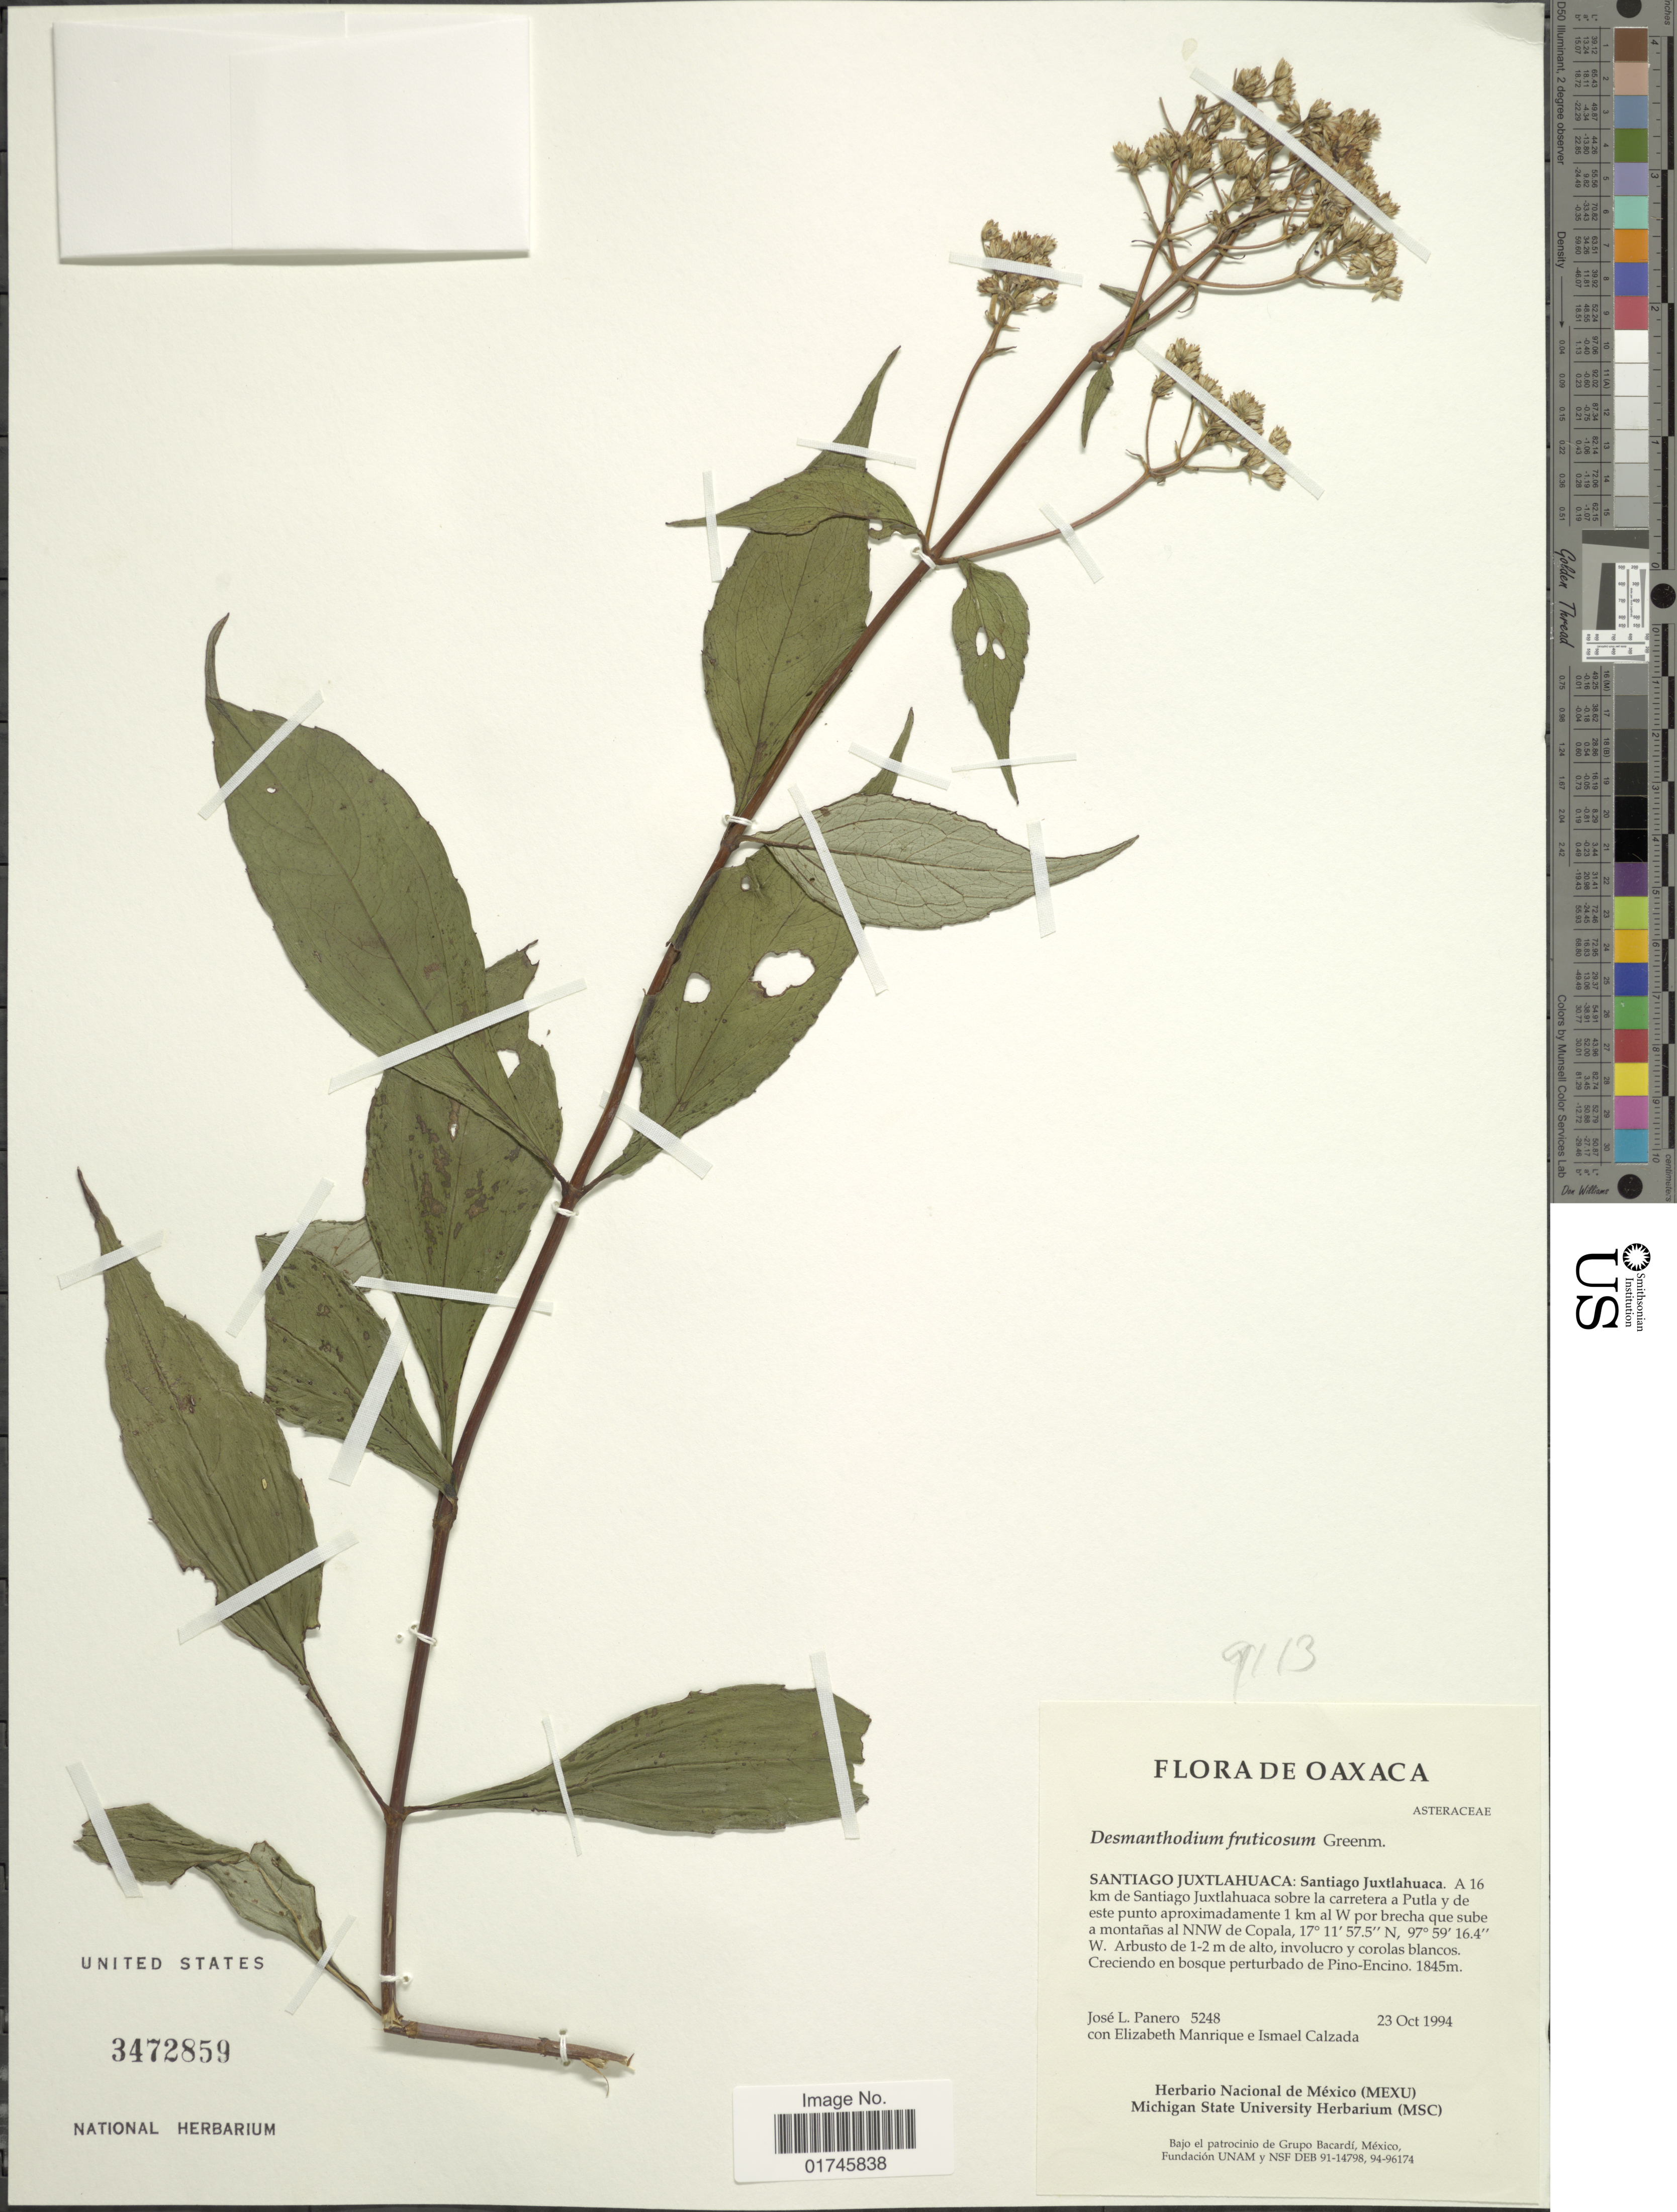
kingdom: Plantae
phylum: Tracheophyta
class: Magnoliopsida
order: Asterales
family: Asteraceae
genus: Desmanthodium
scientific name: Desmanthodium fruticosum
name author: Greenm.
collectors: J. L. Panero, E. Manrique & I. Calzada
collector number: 5248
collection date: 1994-10-23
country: Mexico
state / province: Oaxaca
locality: Santiago juxtlahuaca: Santiago Juxtlahuaca, A 16 km de Santiago Juxtlahuaca sobe la carretera a Putla y de este punto aproximadamente 1 km al W por brecha que sube a montanas al NNW de Copala.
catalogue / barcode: US 3472859